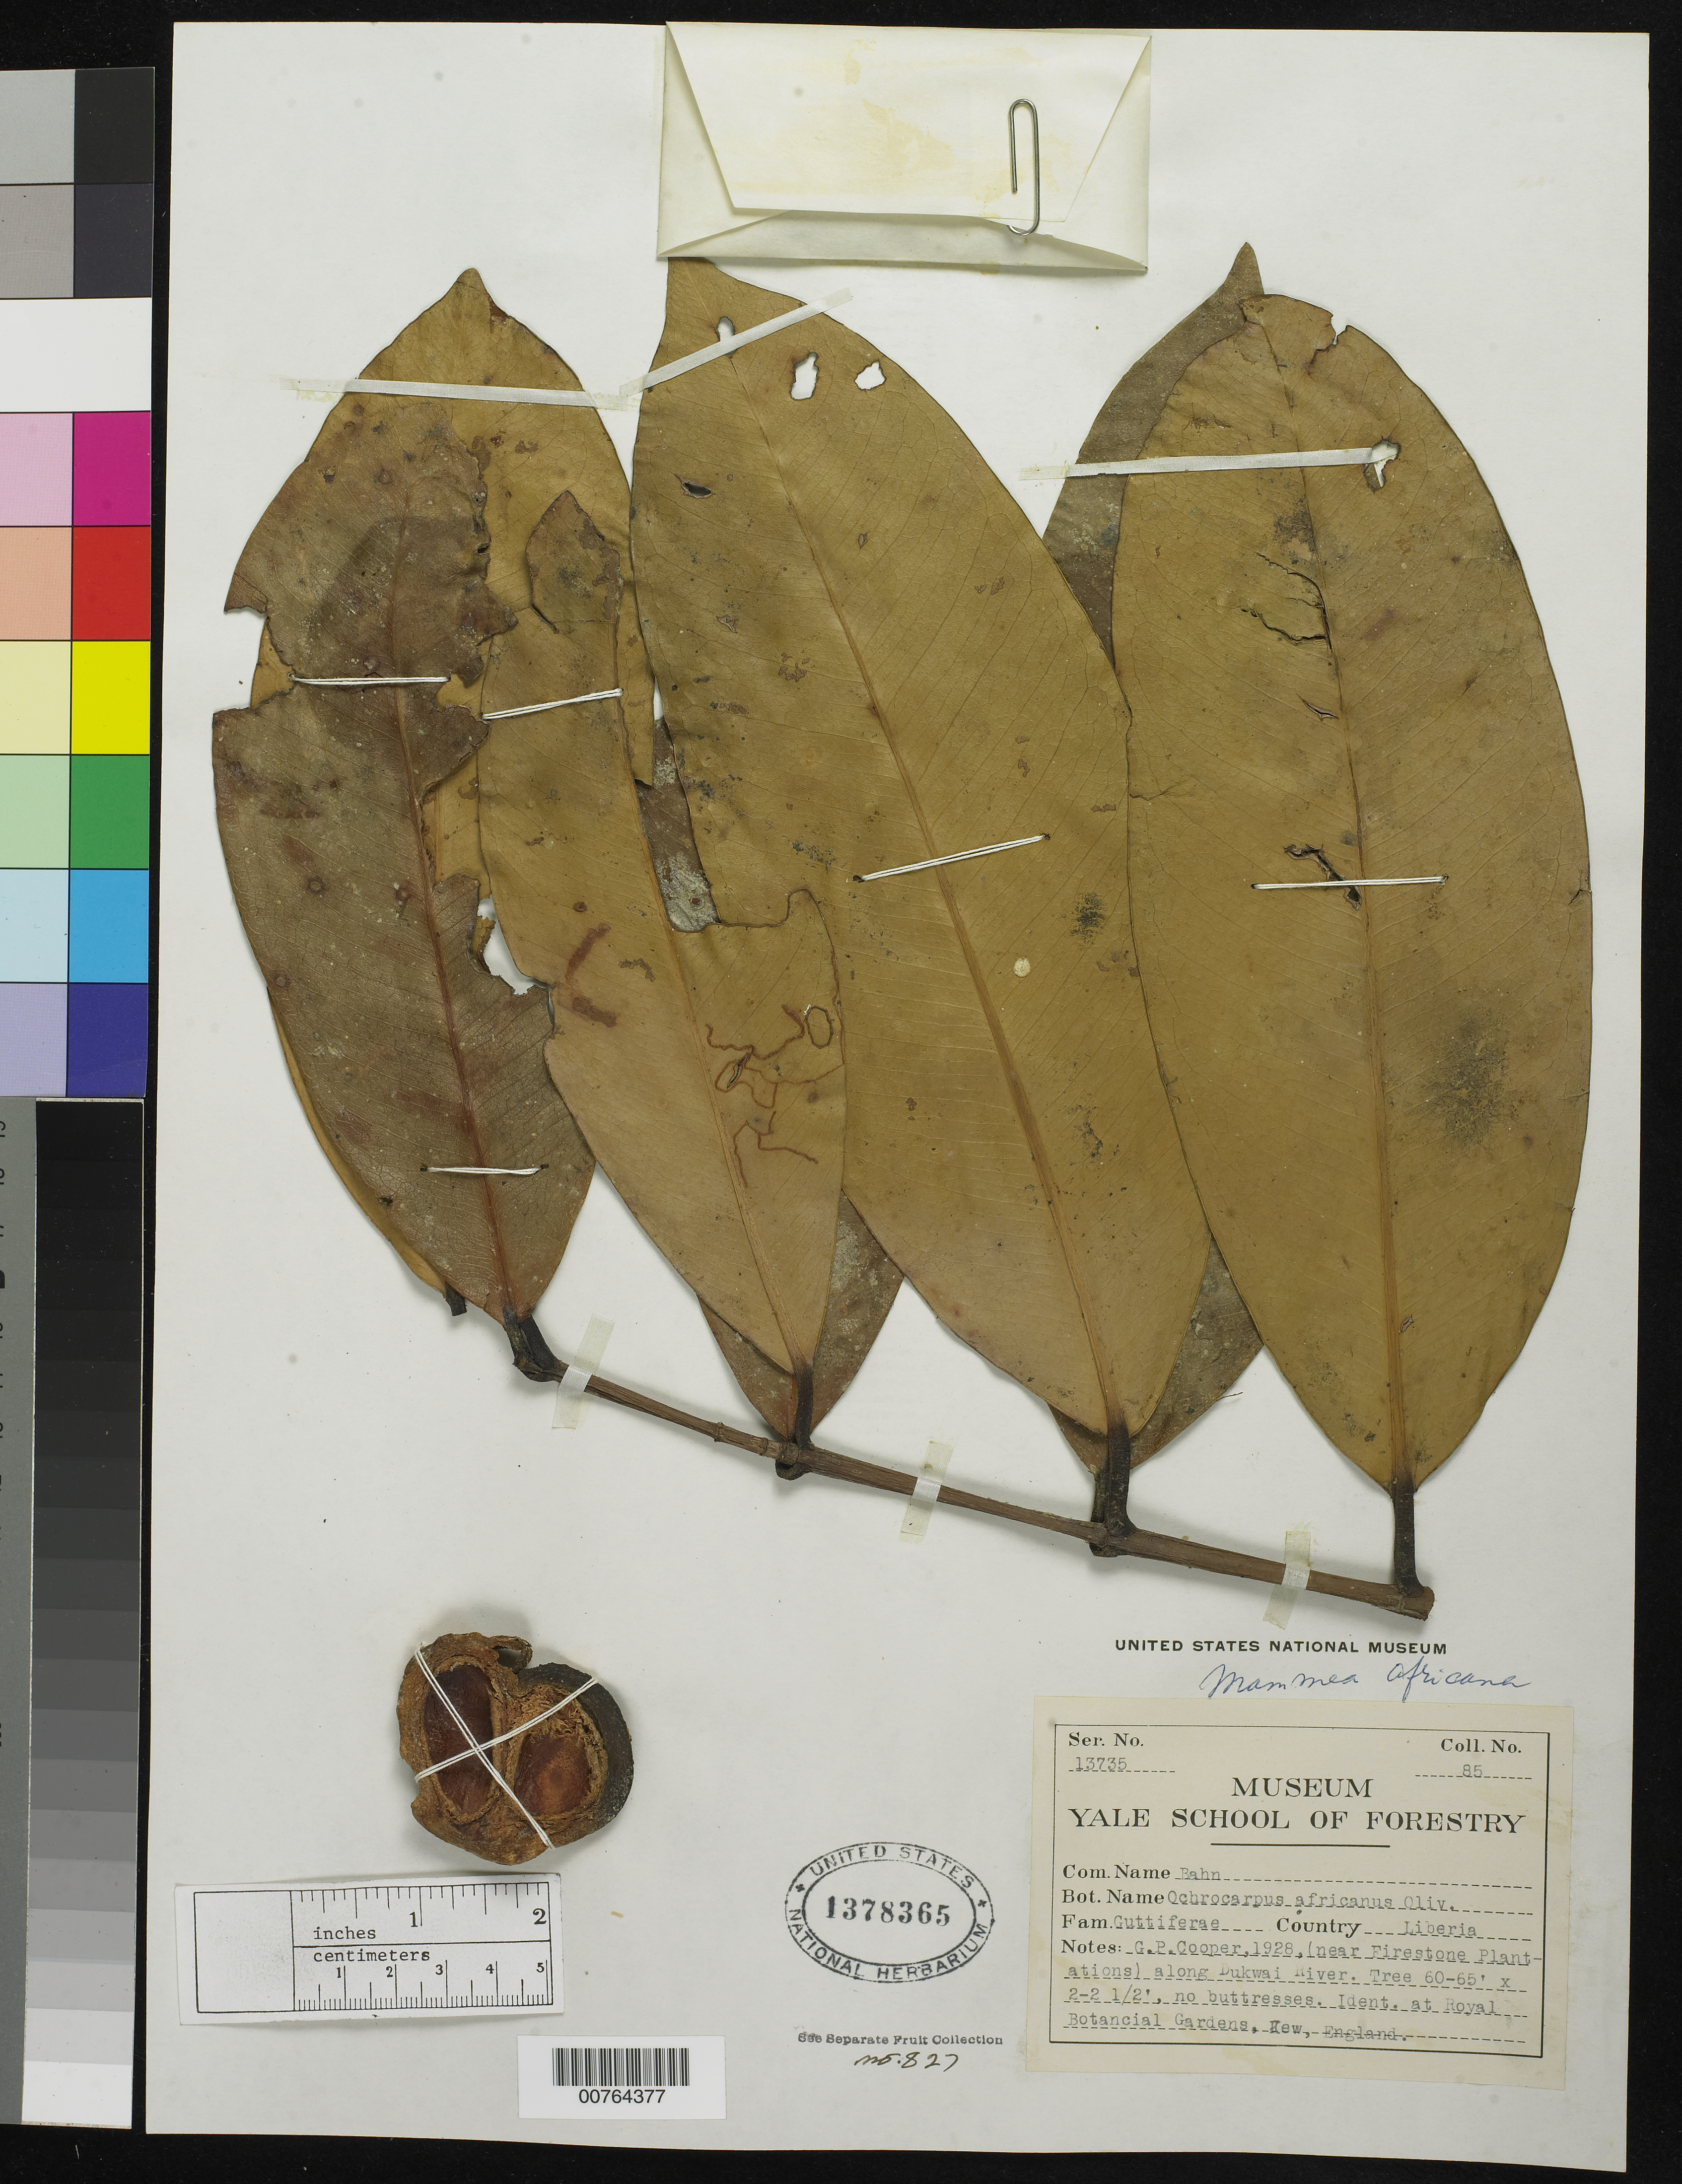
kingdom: Plantae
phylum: Tracheophyta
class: Magnoliopsida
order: Malpighiales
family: Calophyllaceae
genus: Mammea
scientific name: Mammea africana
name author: Sabine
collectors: G. Cooper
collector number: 85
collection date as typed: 1928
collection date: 1928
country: Liberia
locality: (near Firestone Plantations) along Dukwai River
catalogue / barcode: US 1378365